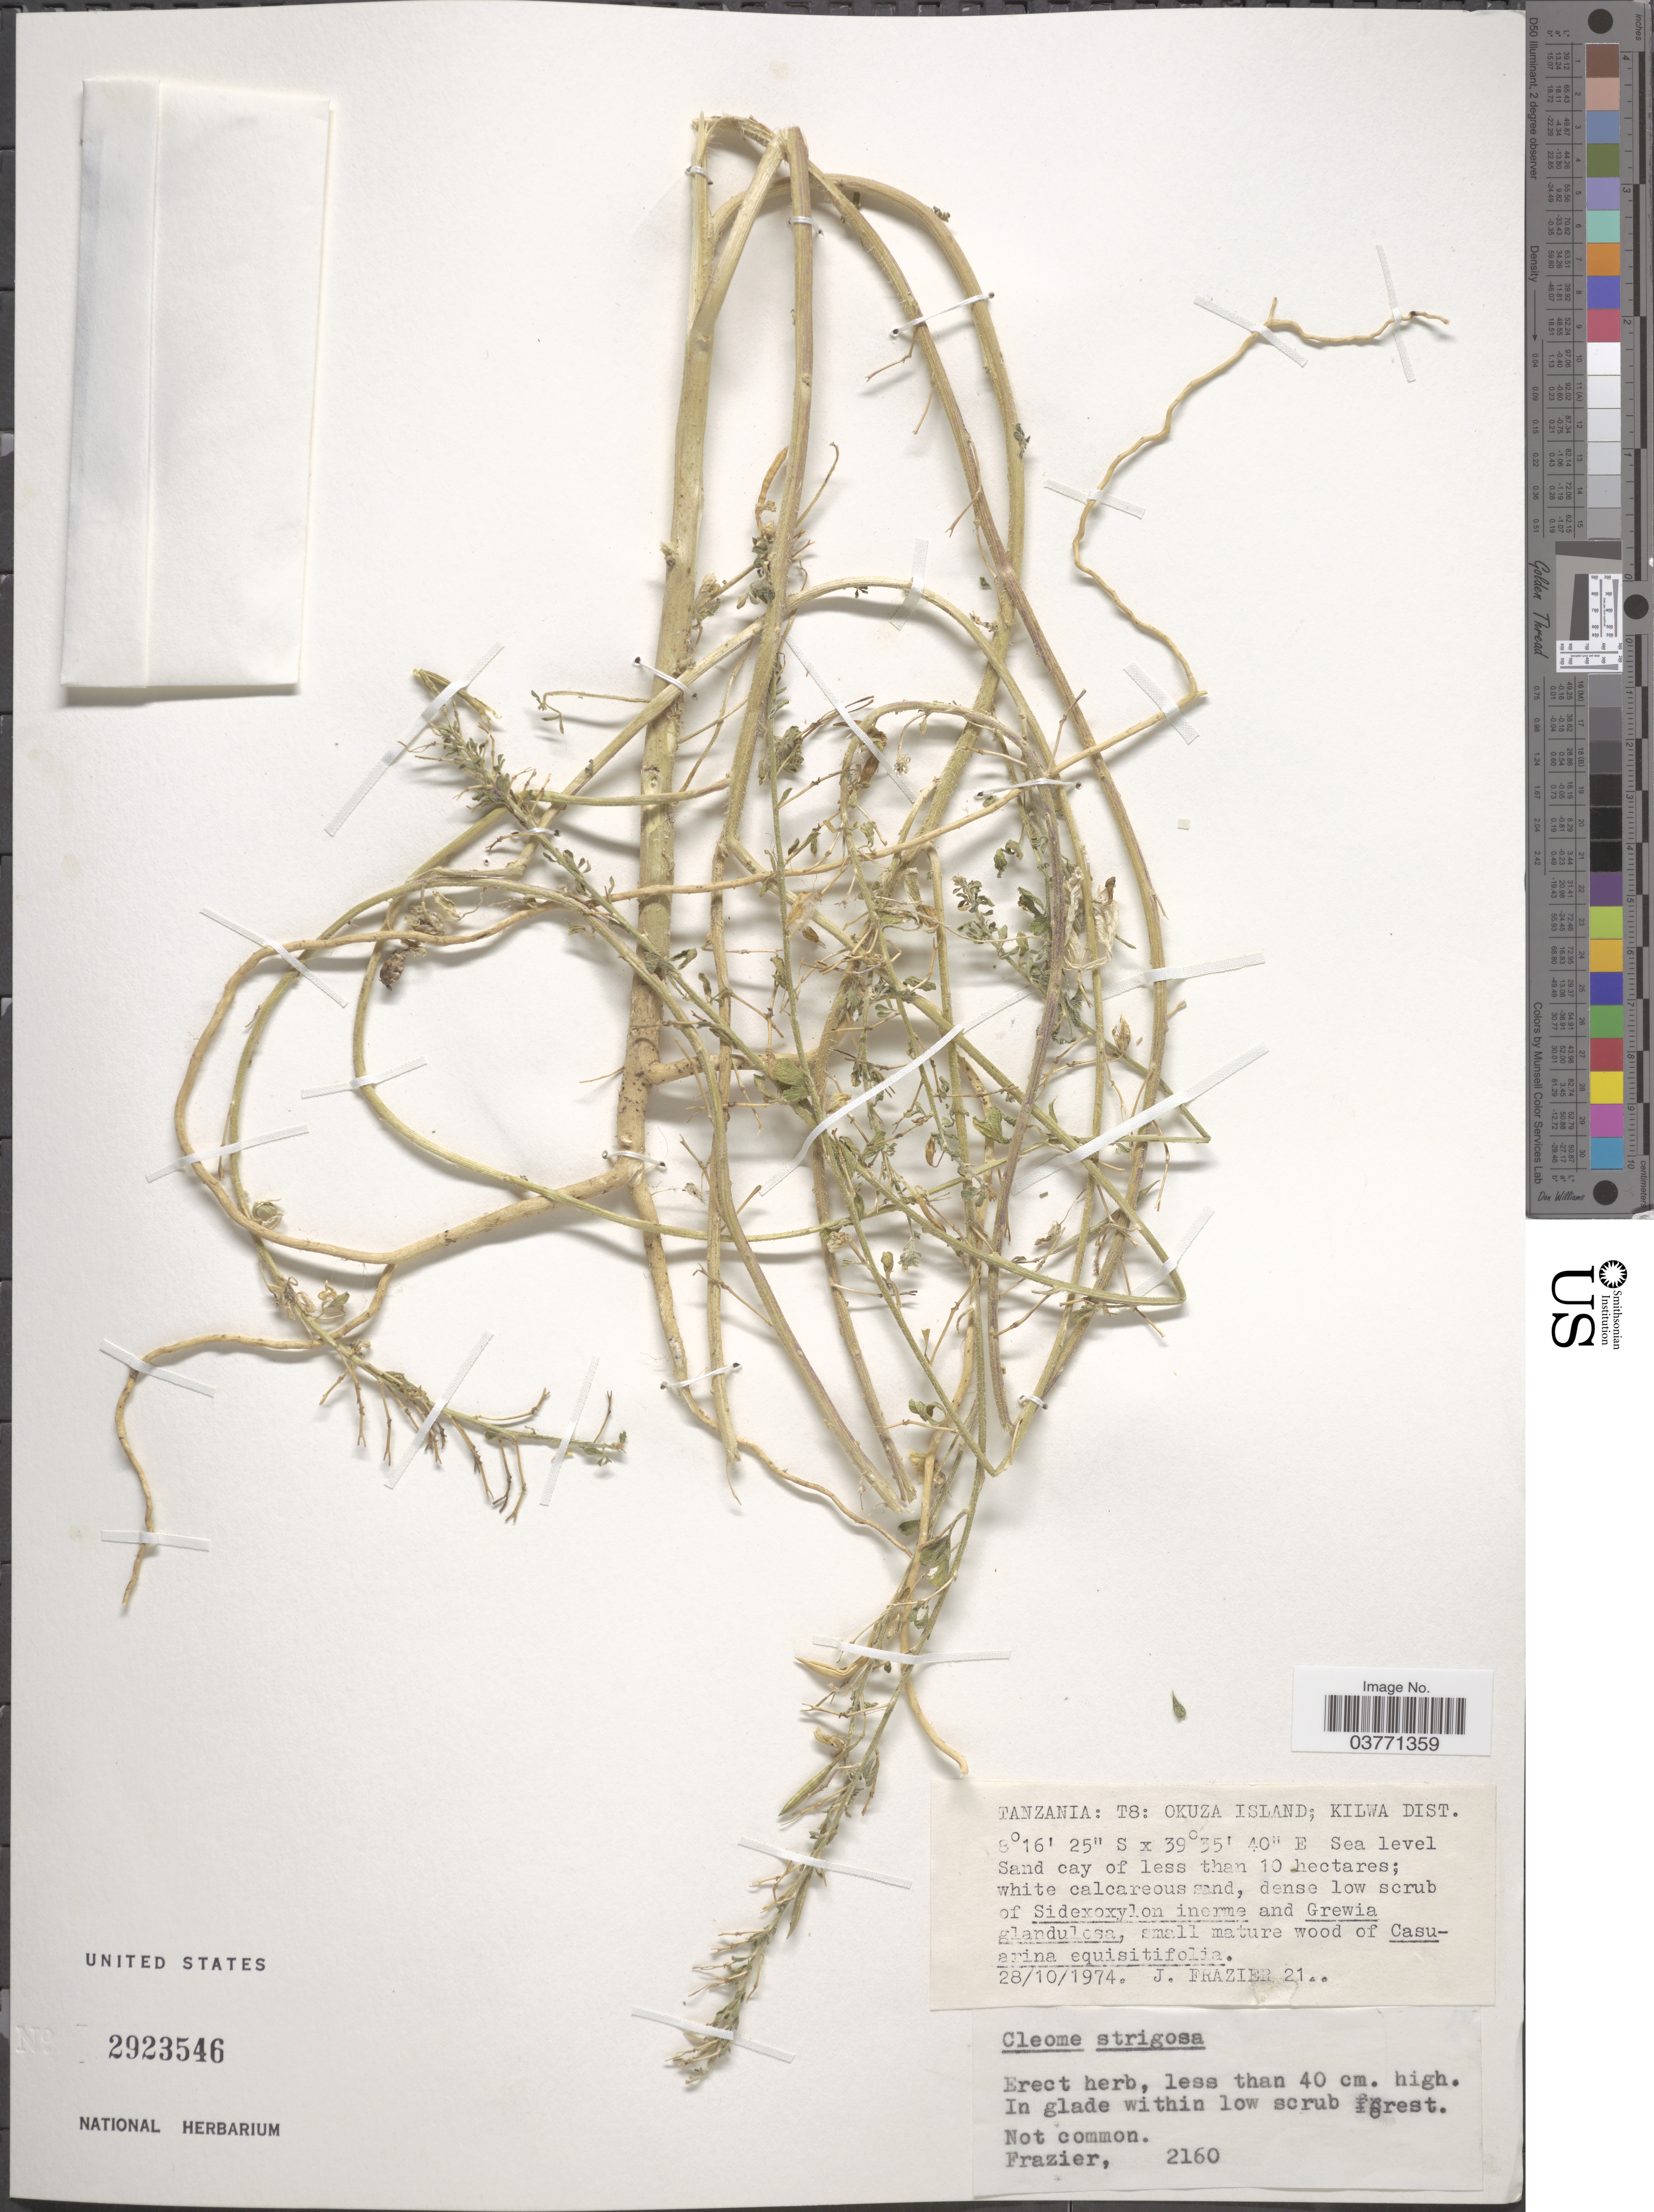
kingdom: Plantae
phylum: Tracheophyta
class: Magnoliopsida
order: Brassicales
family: Cleomaceae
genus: Sieruela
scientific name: Sieruela strigosa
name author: (Bojer) Roalson & J.C. Hall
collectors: J. Frazier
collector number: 2160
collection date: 1974-10-28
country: Tanzania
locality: T8: Okuza Island; Kilwa Dist.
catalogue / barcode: US 2923546